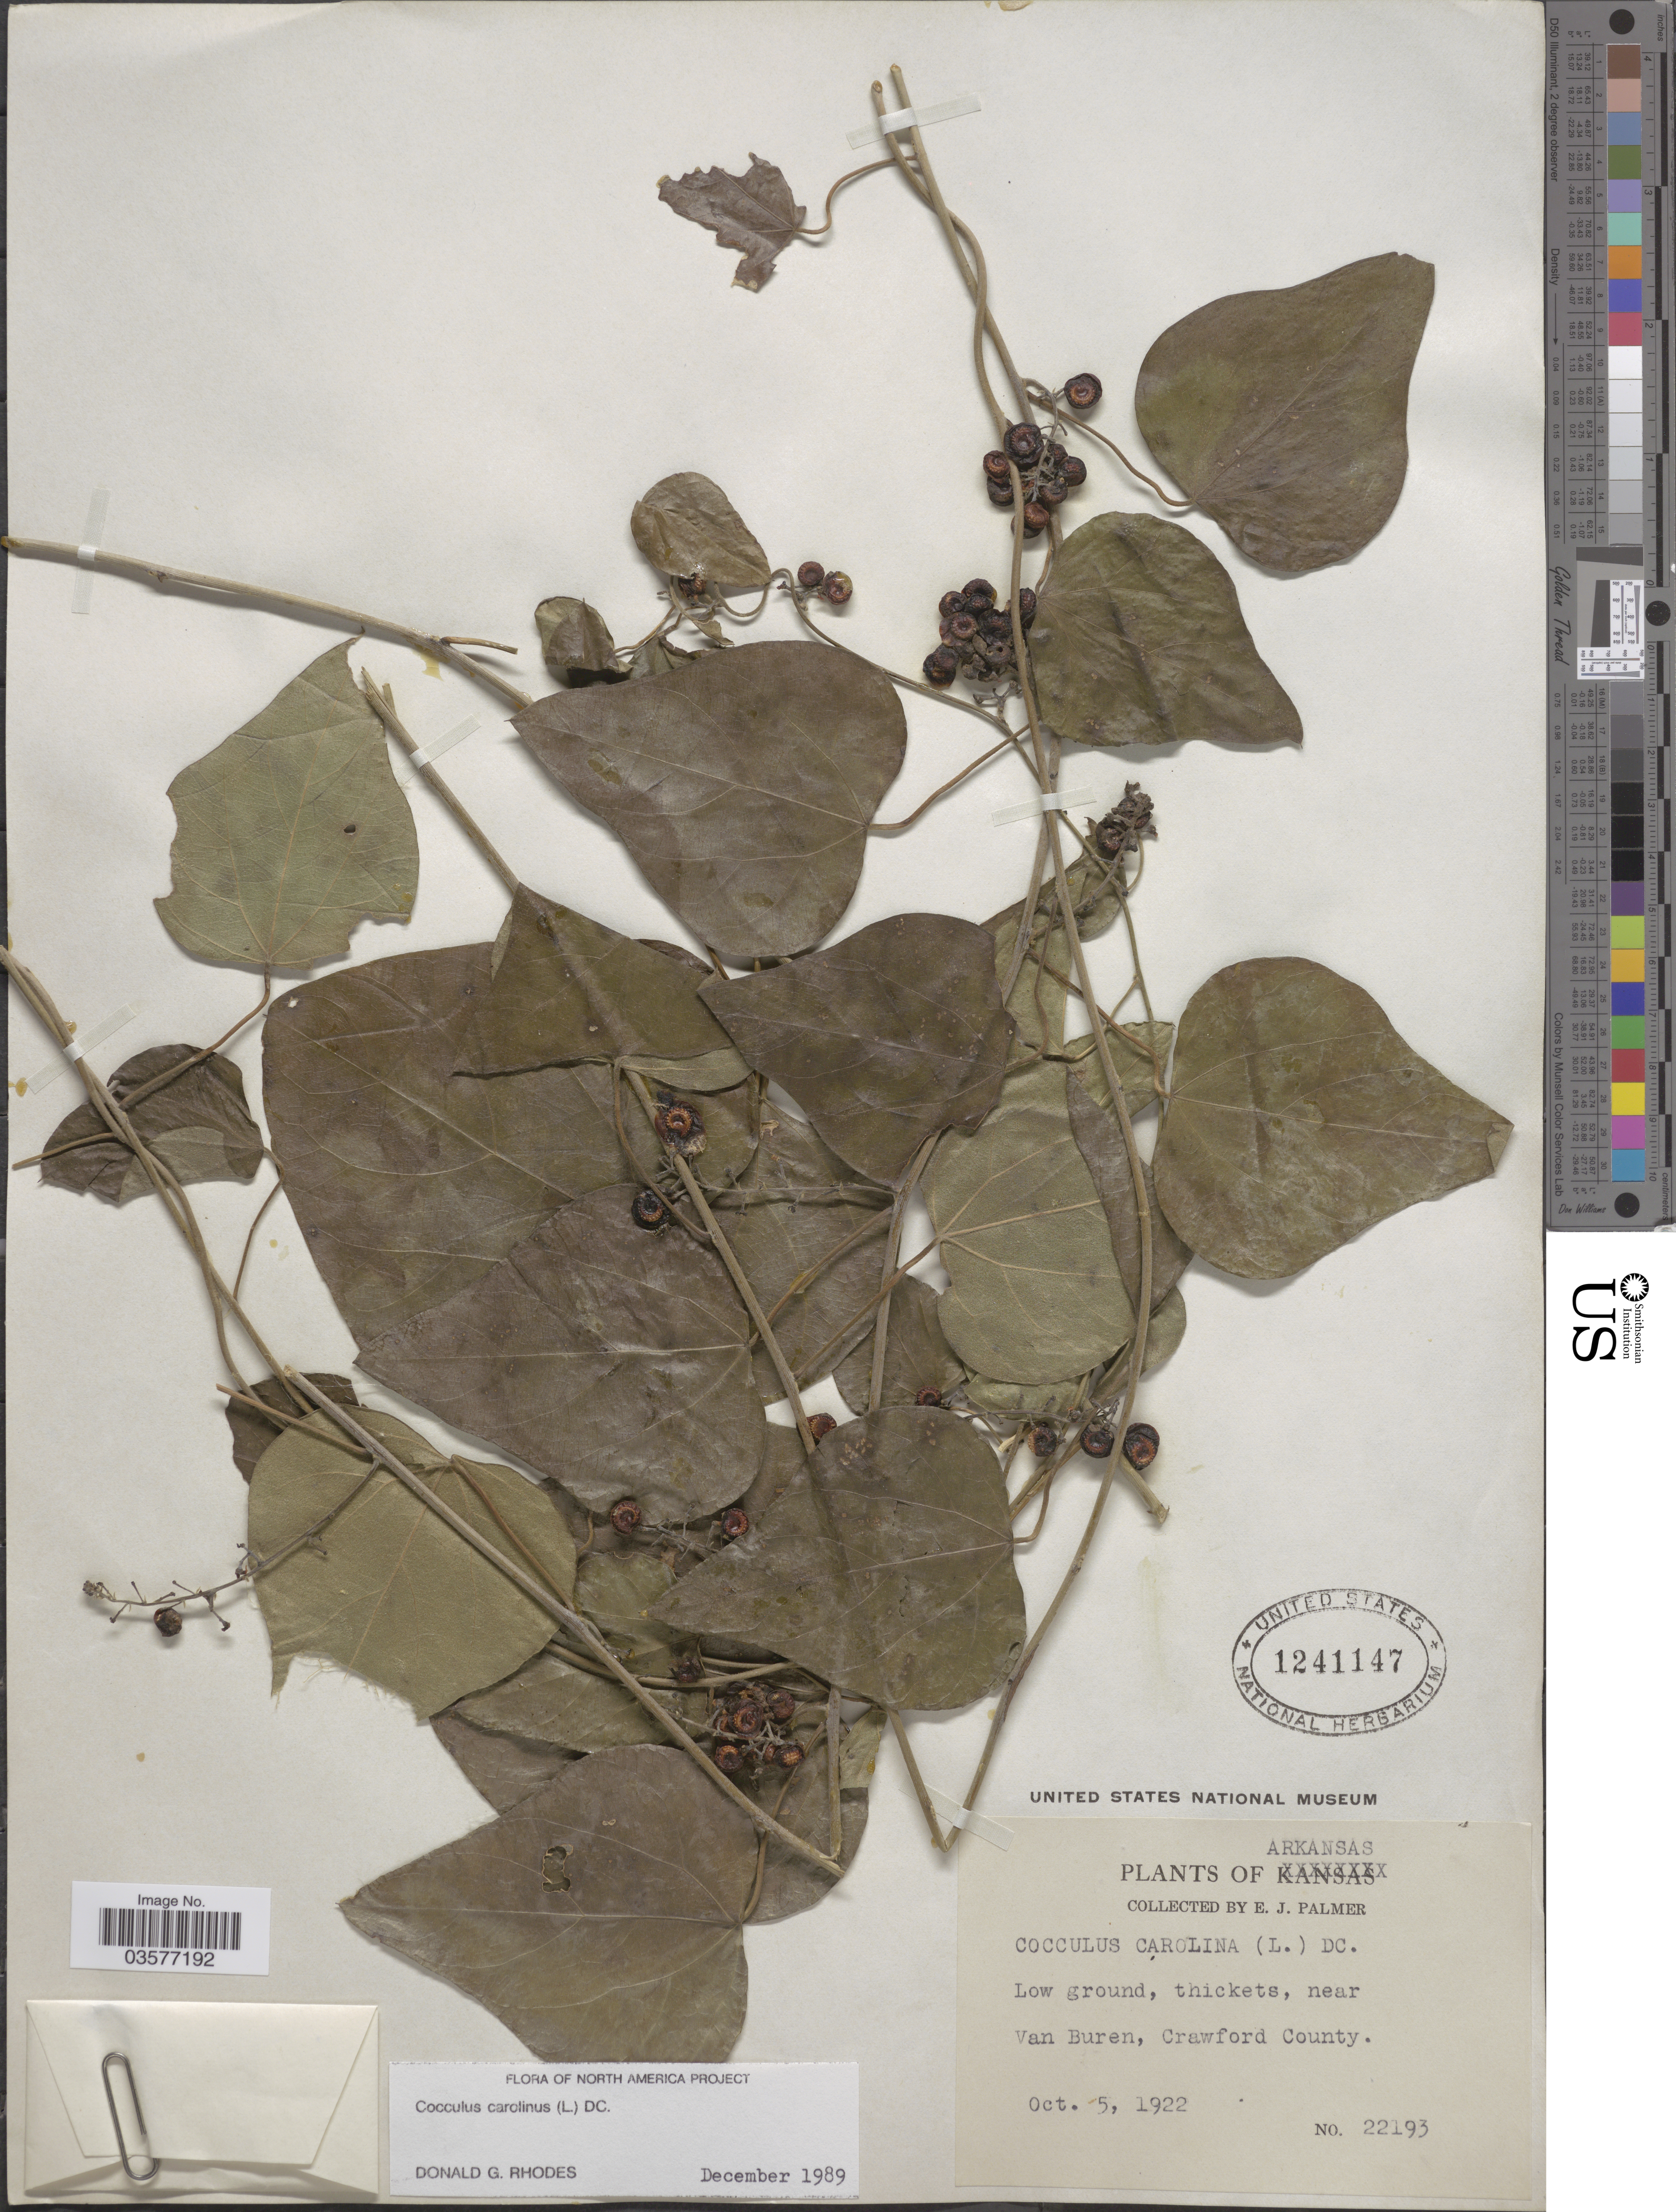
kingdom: Plantae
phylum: Tracheophyta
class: Magnoliopsida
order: Ranunculales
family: Menispermaceae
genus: Cocculus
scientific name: Cocculus carolinus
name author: (L.) DC.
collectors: E. J. Palmer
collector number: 22193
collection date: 1922-10-05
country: United States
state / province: Arkansas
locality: Low ground, thickets, near Van Buren, Crawford County.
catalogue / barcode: US 1241147